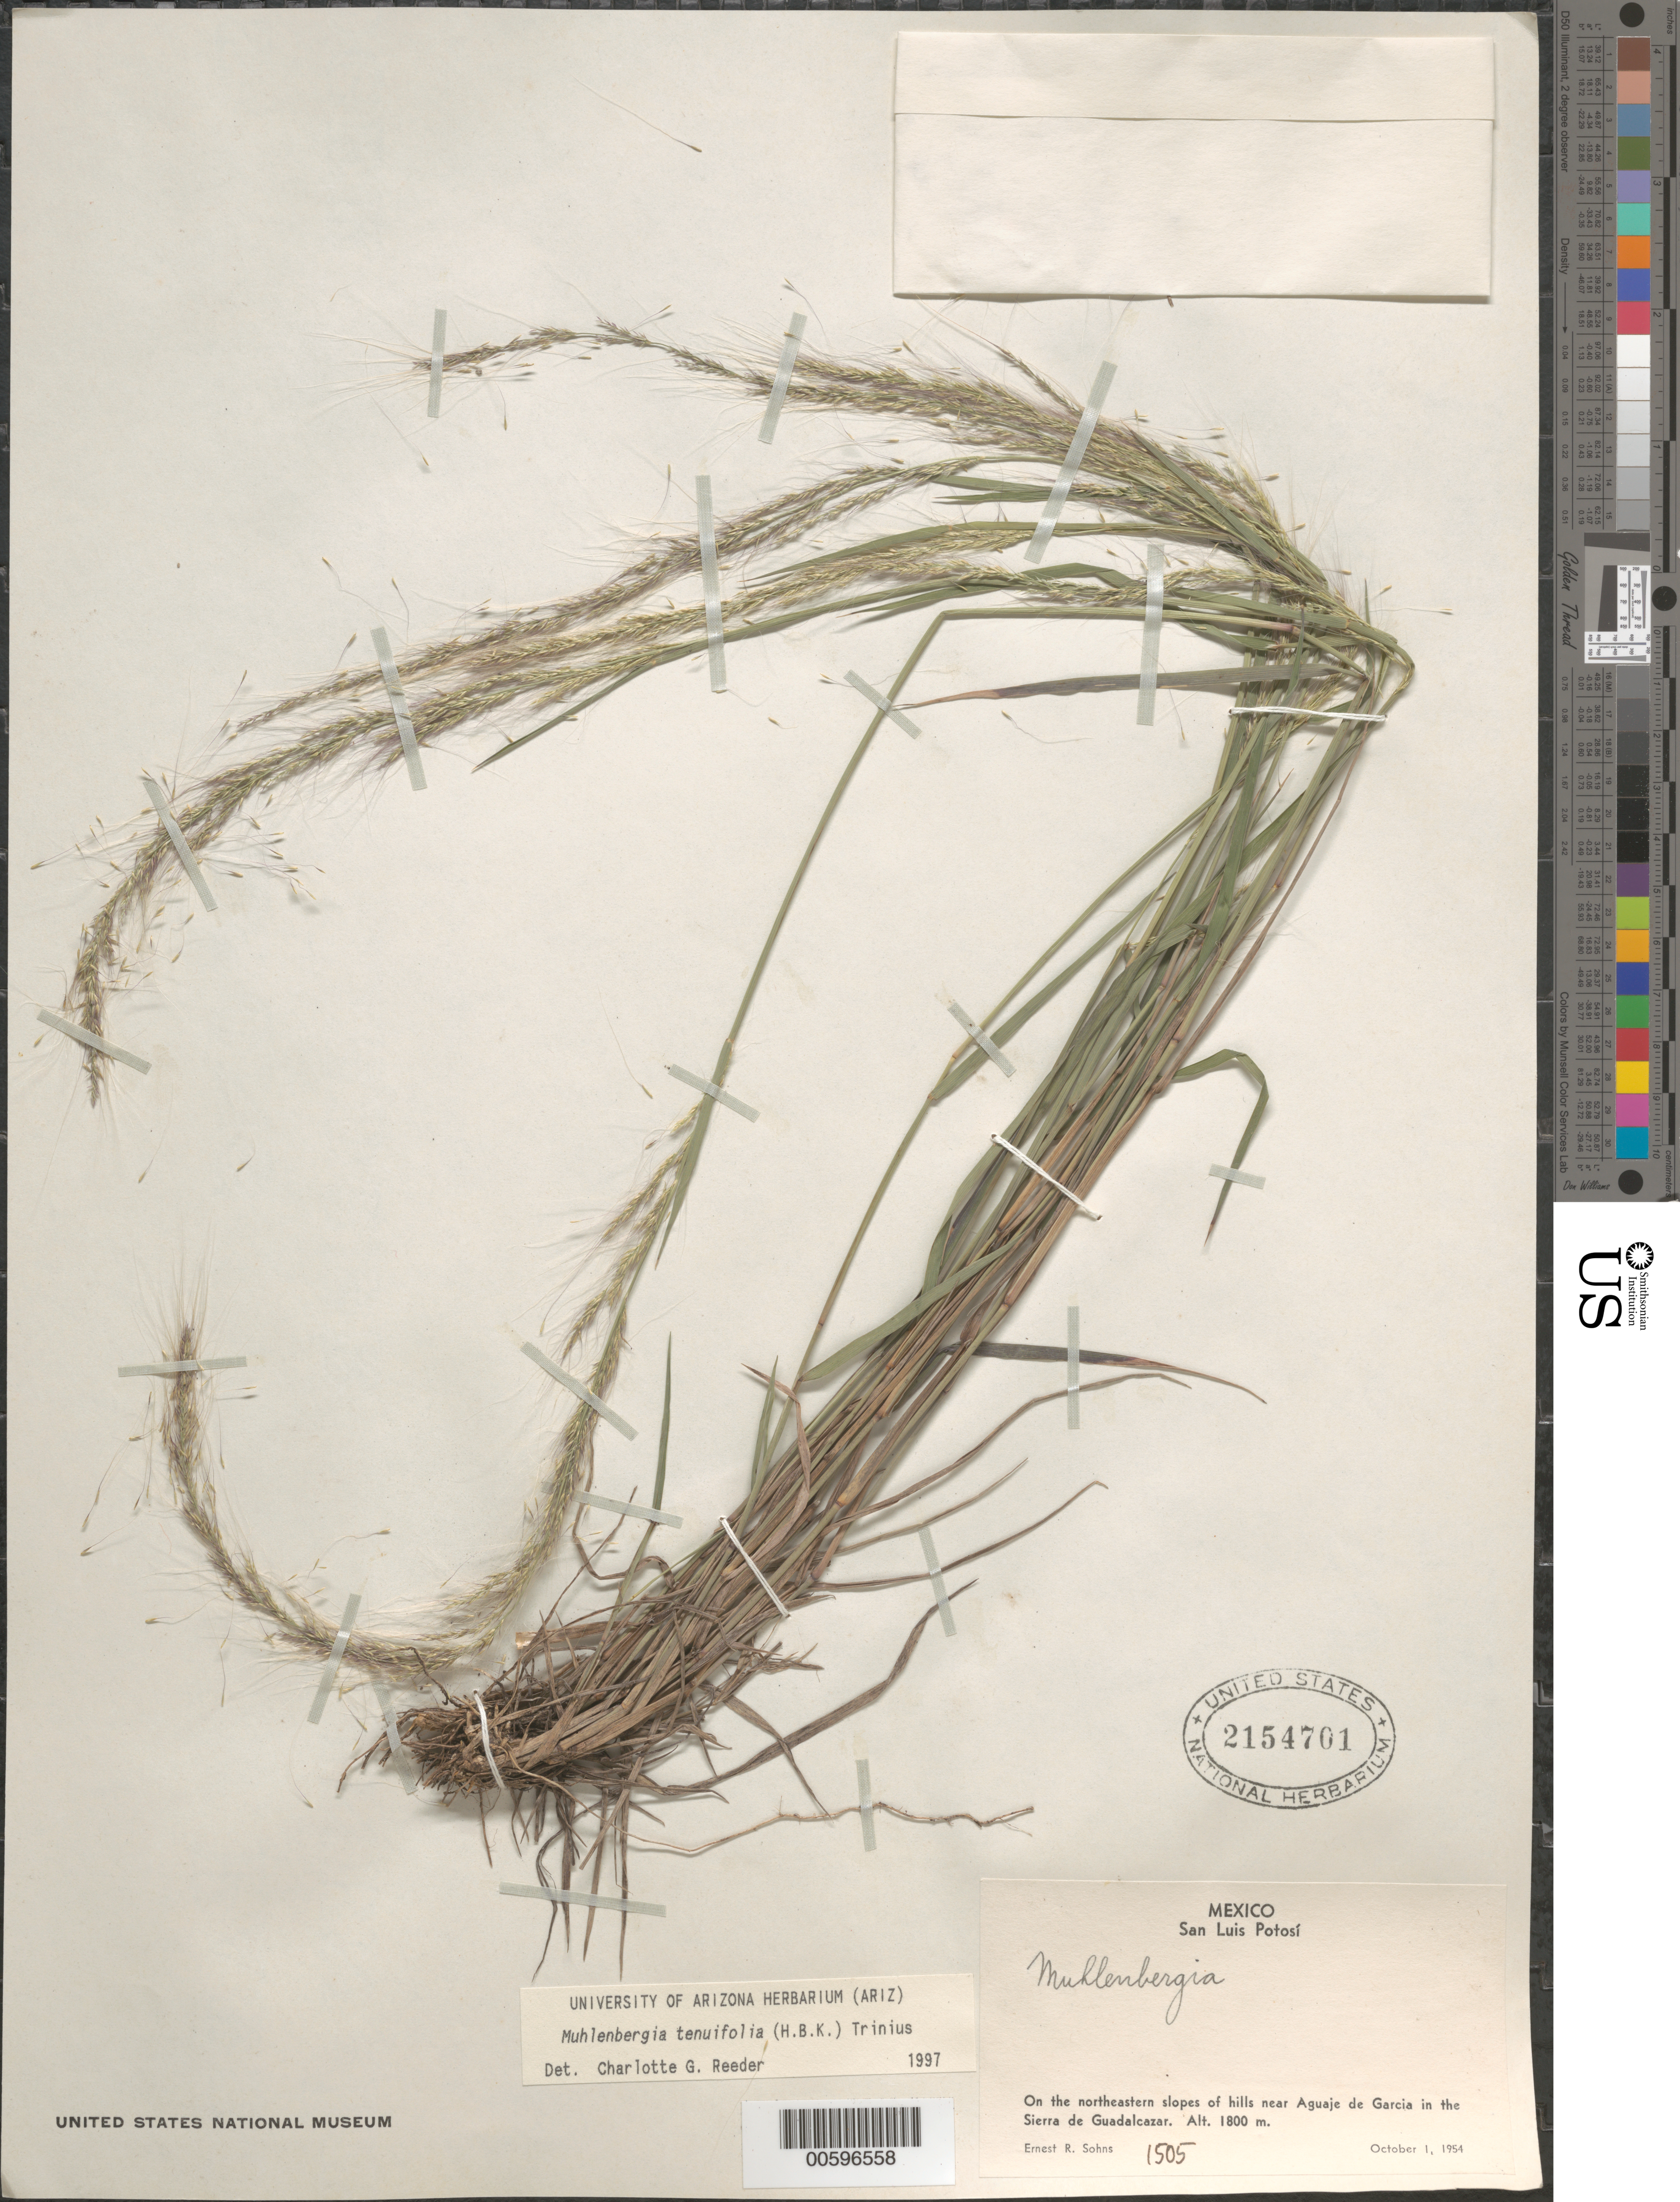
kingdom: Plantae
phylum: Tracheophyta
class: Liliopsida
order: Poales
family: Poaceae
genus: Muhlenbergia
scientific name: Muhlenbergia tenuifolia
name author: (Kunth) Kunth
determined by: Reeder, C. G., (ARIZ)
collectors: E. R. Sohns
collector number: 1505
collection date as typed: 1 Oct 1954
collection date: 1954-10-01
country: Mexico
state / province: San Luis Potosi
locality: On the northeastern slopes of hills near Aguaje de Garcia in the Sierra de Guadalcazar.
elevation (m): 1800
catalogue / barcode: US 2154701